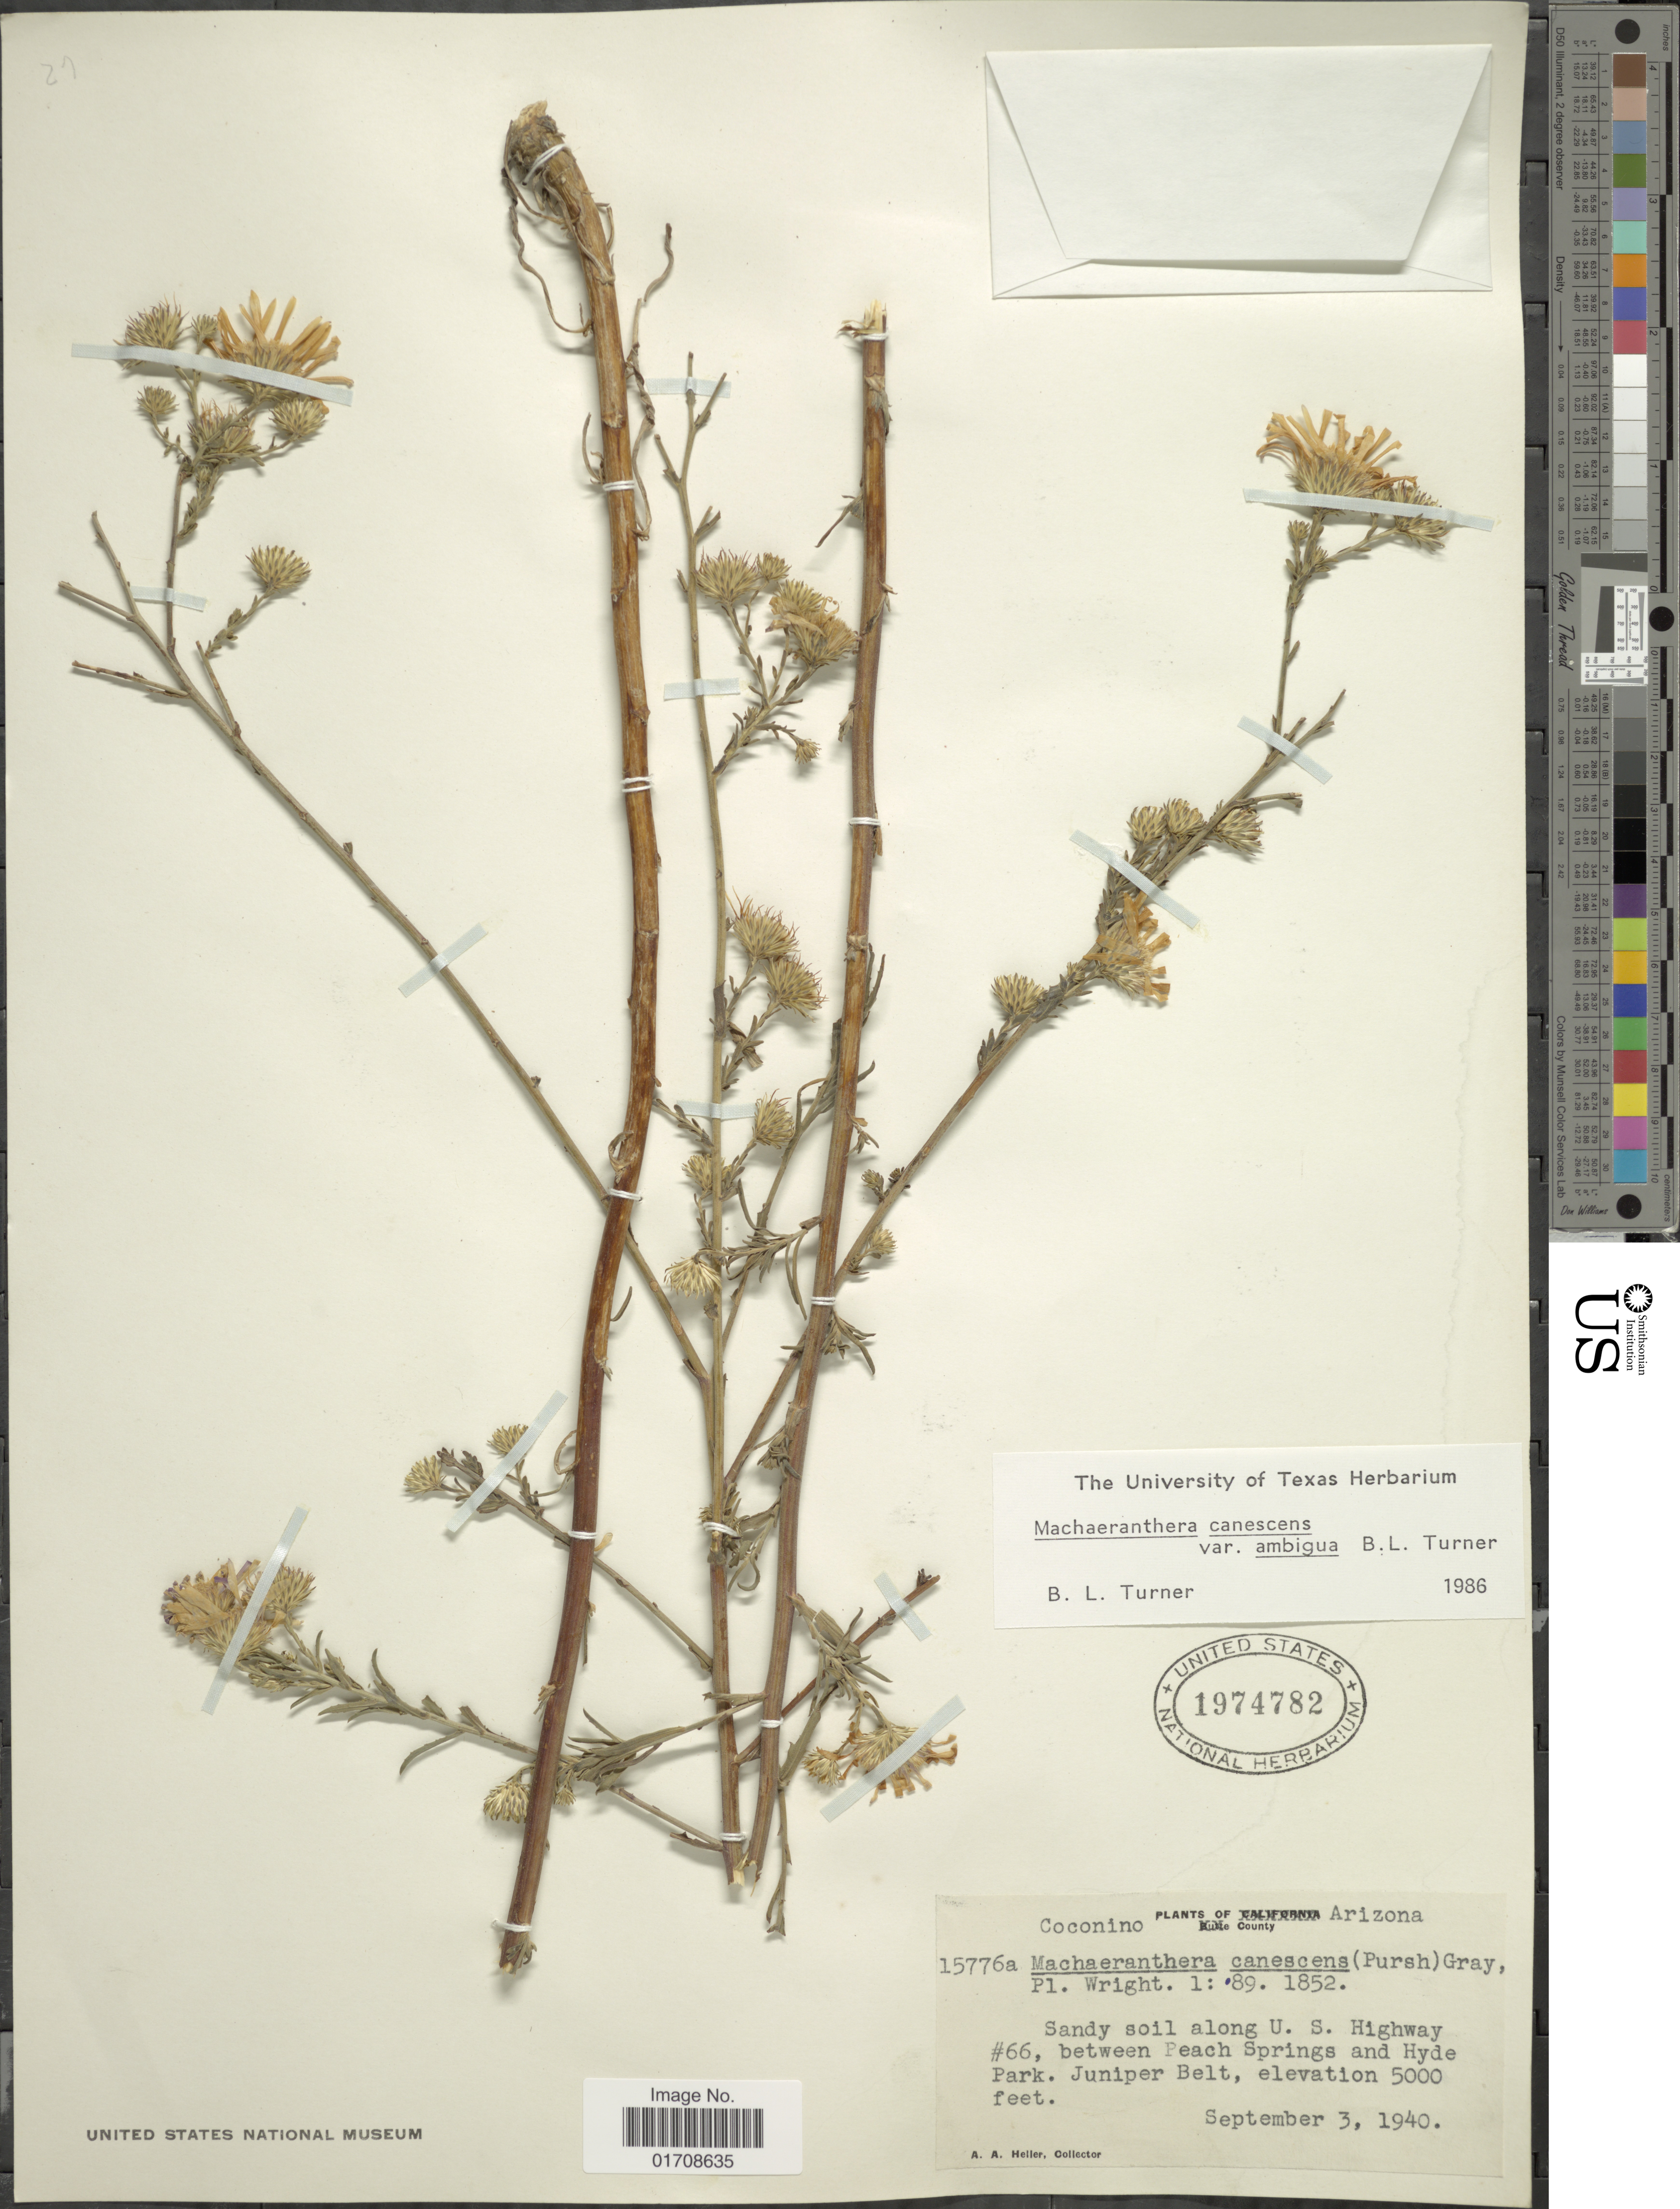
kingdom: Plantae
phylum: Tracheophyta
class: Magnoliopsida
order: Asterales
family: Asteraceae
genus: Machaeranthera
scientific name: Machaeranthera canescens var. ambigua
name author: (B.L. Turner) B.L. Turner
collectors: A. A. Heller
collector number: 15776a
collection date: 1940-09-03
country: United States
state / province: Arizona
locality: Along U.S. Highway #66, between Peach Springs and Hyde Park, Juniper Belt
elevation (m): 1524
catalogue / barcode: US 1974782